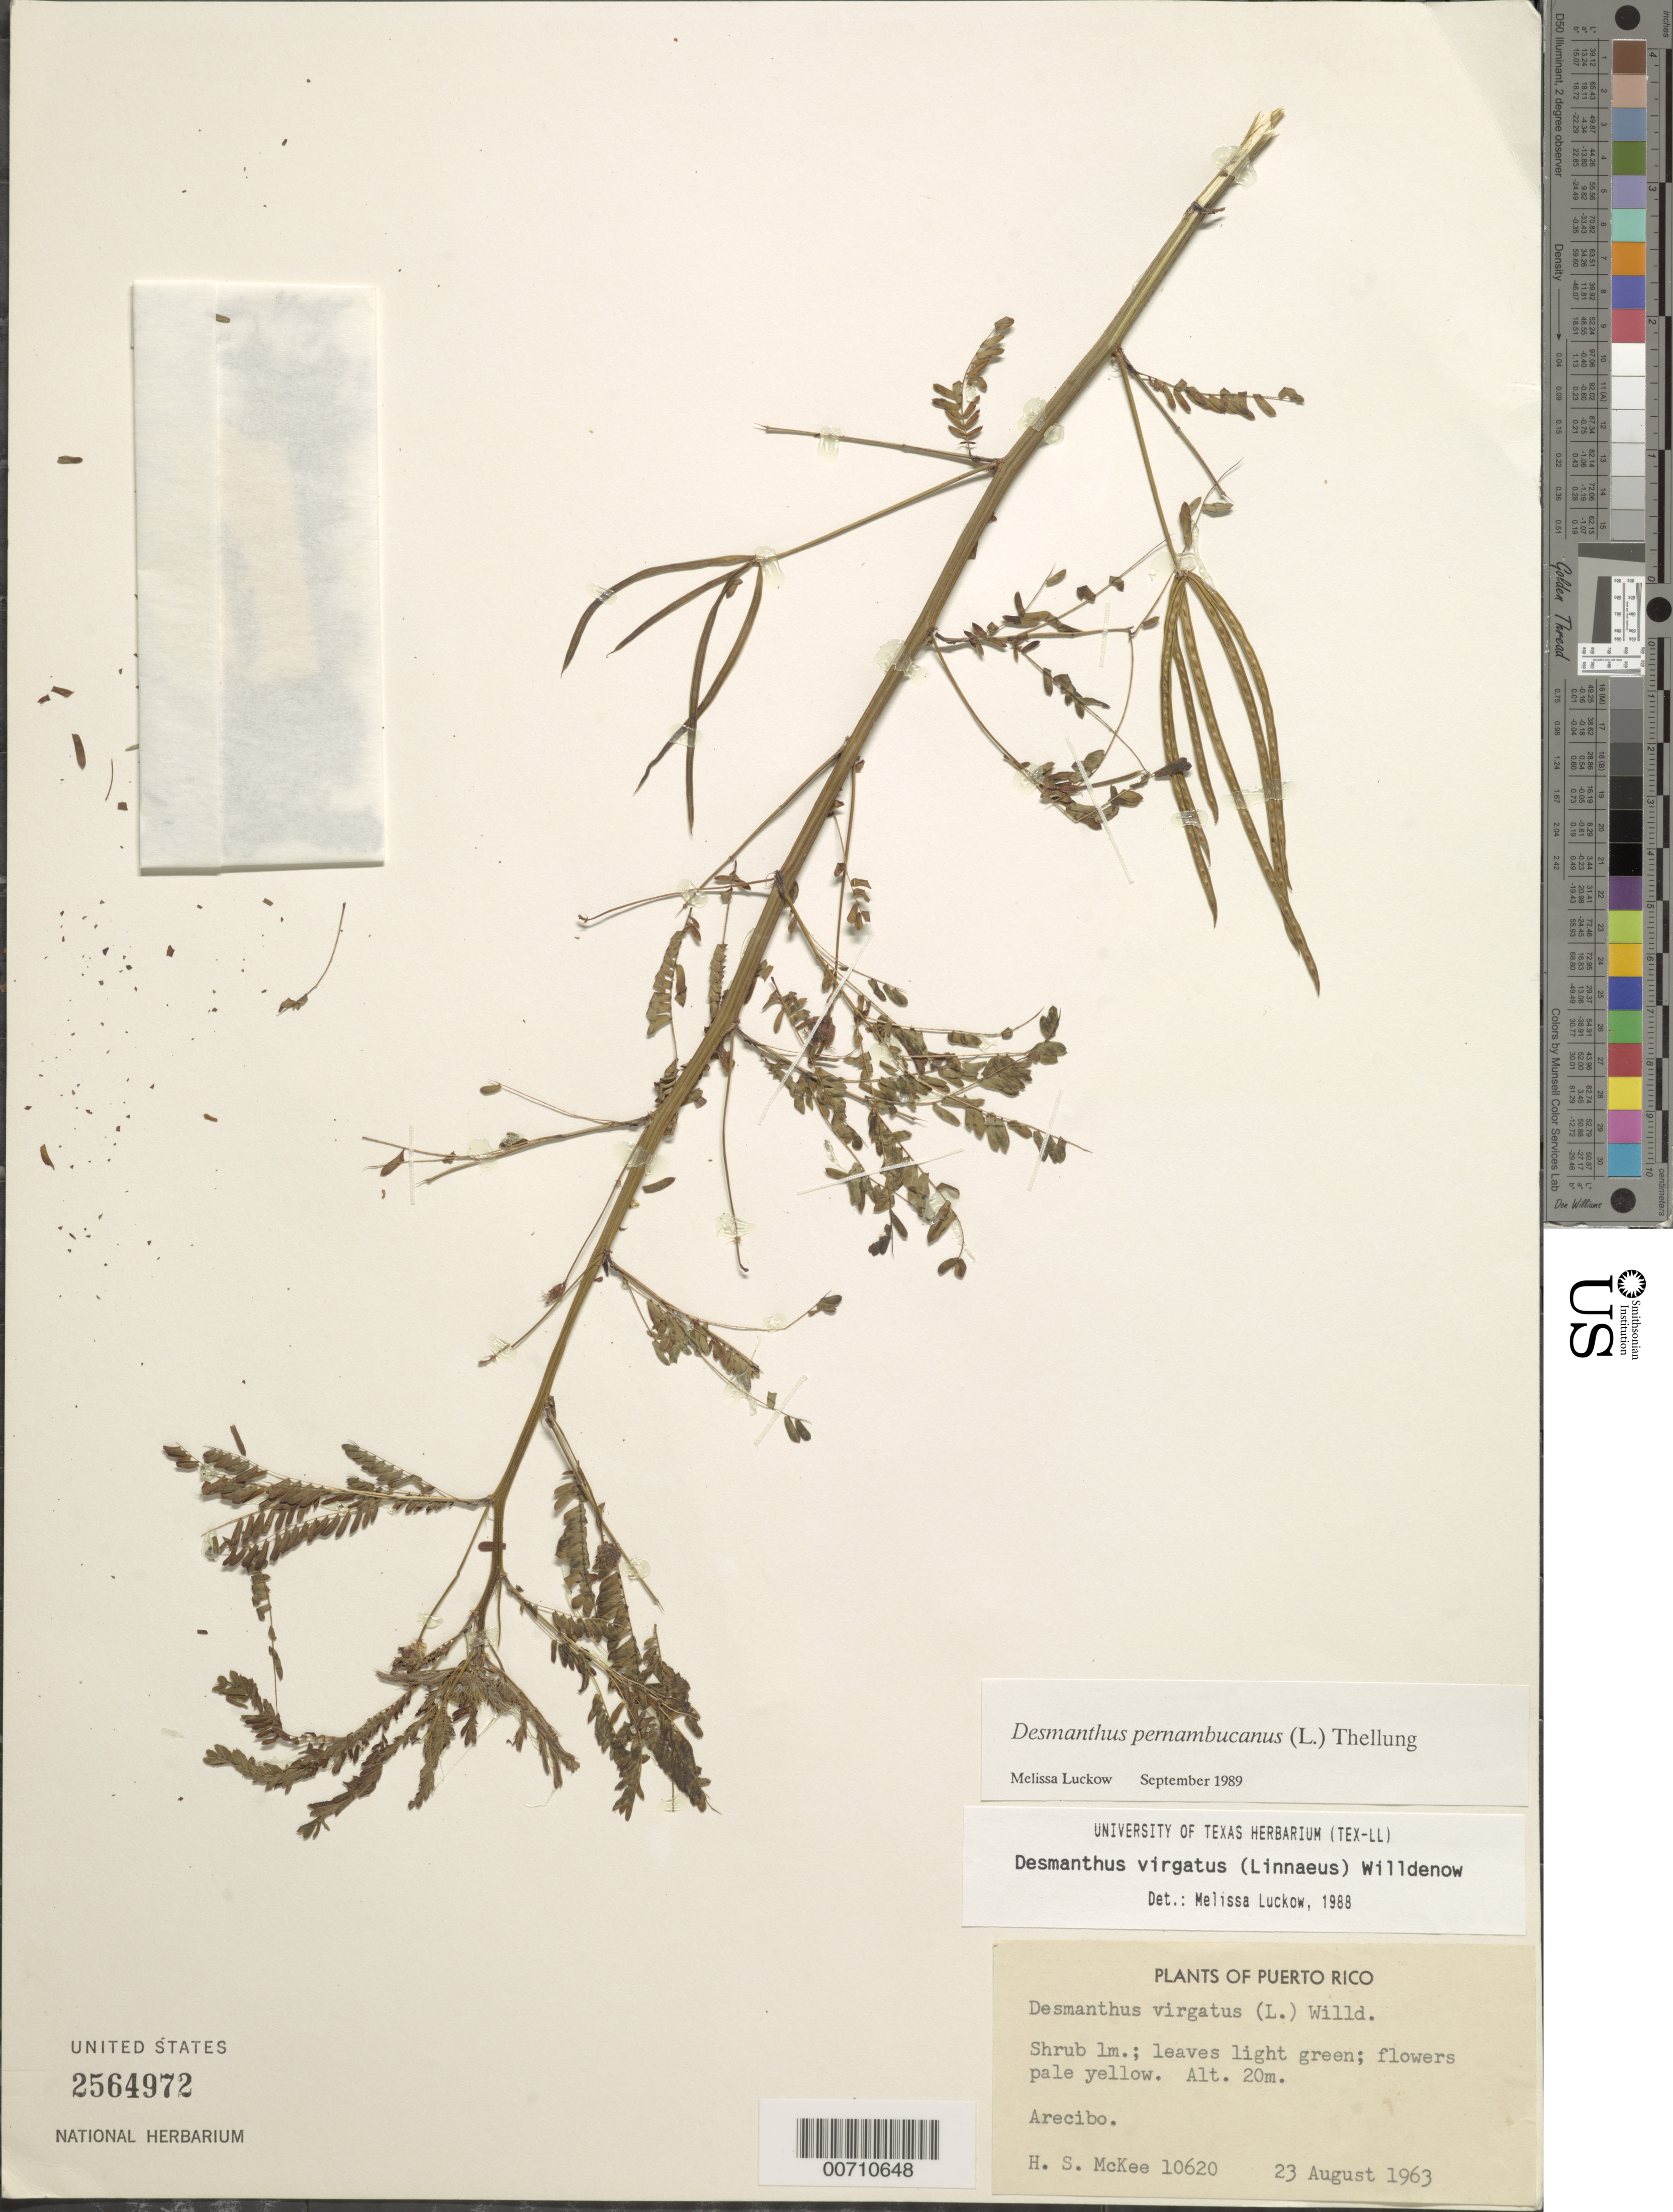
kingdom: Plantae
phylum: Tracheophyta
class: Magnoliopsida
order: Fabales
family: Fabaceae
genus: Desmanthus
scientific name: Desmanthus pernambucanus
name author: (L.) Thell.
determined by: Luckow, M. A.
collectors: H. S. MacKee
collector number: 10620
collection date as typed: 23 Aug 1963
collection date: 1963-08-23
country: Puerto Rico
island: Greater Antilles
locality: Arecibo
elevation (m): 20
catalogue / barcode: US 2564972